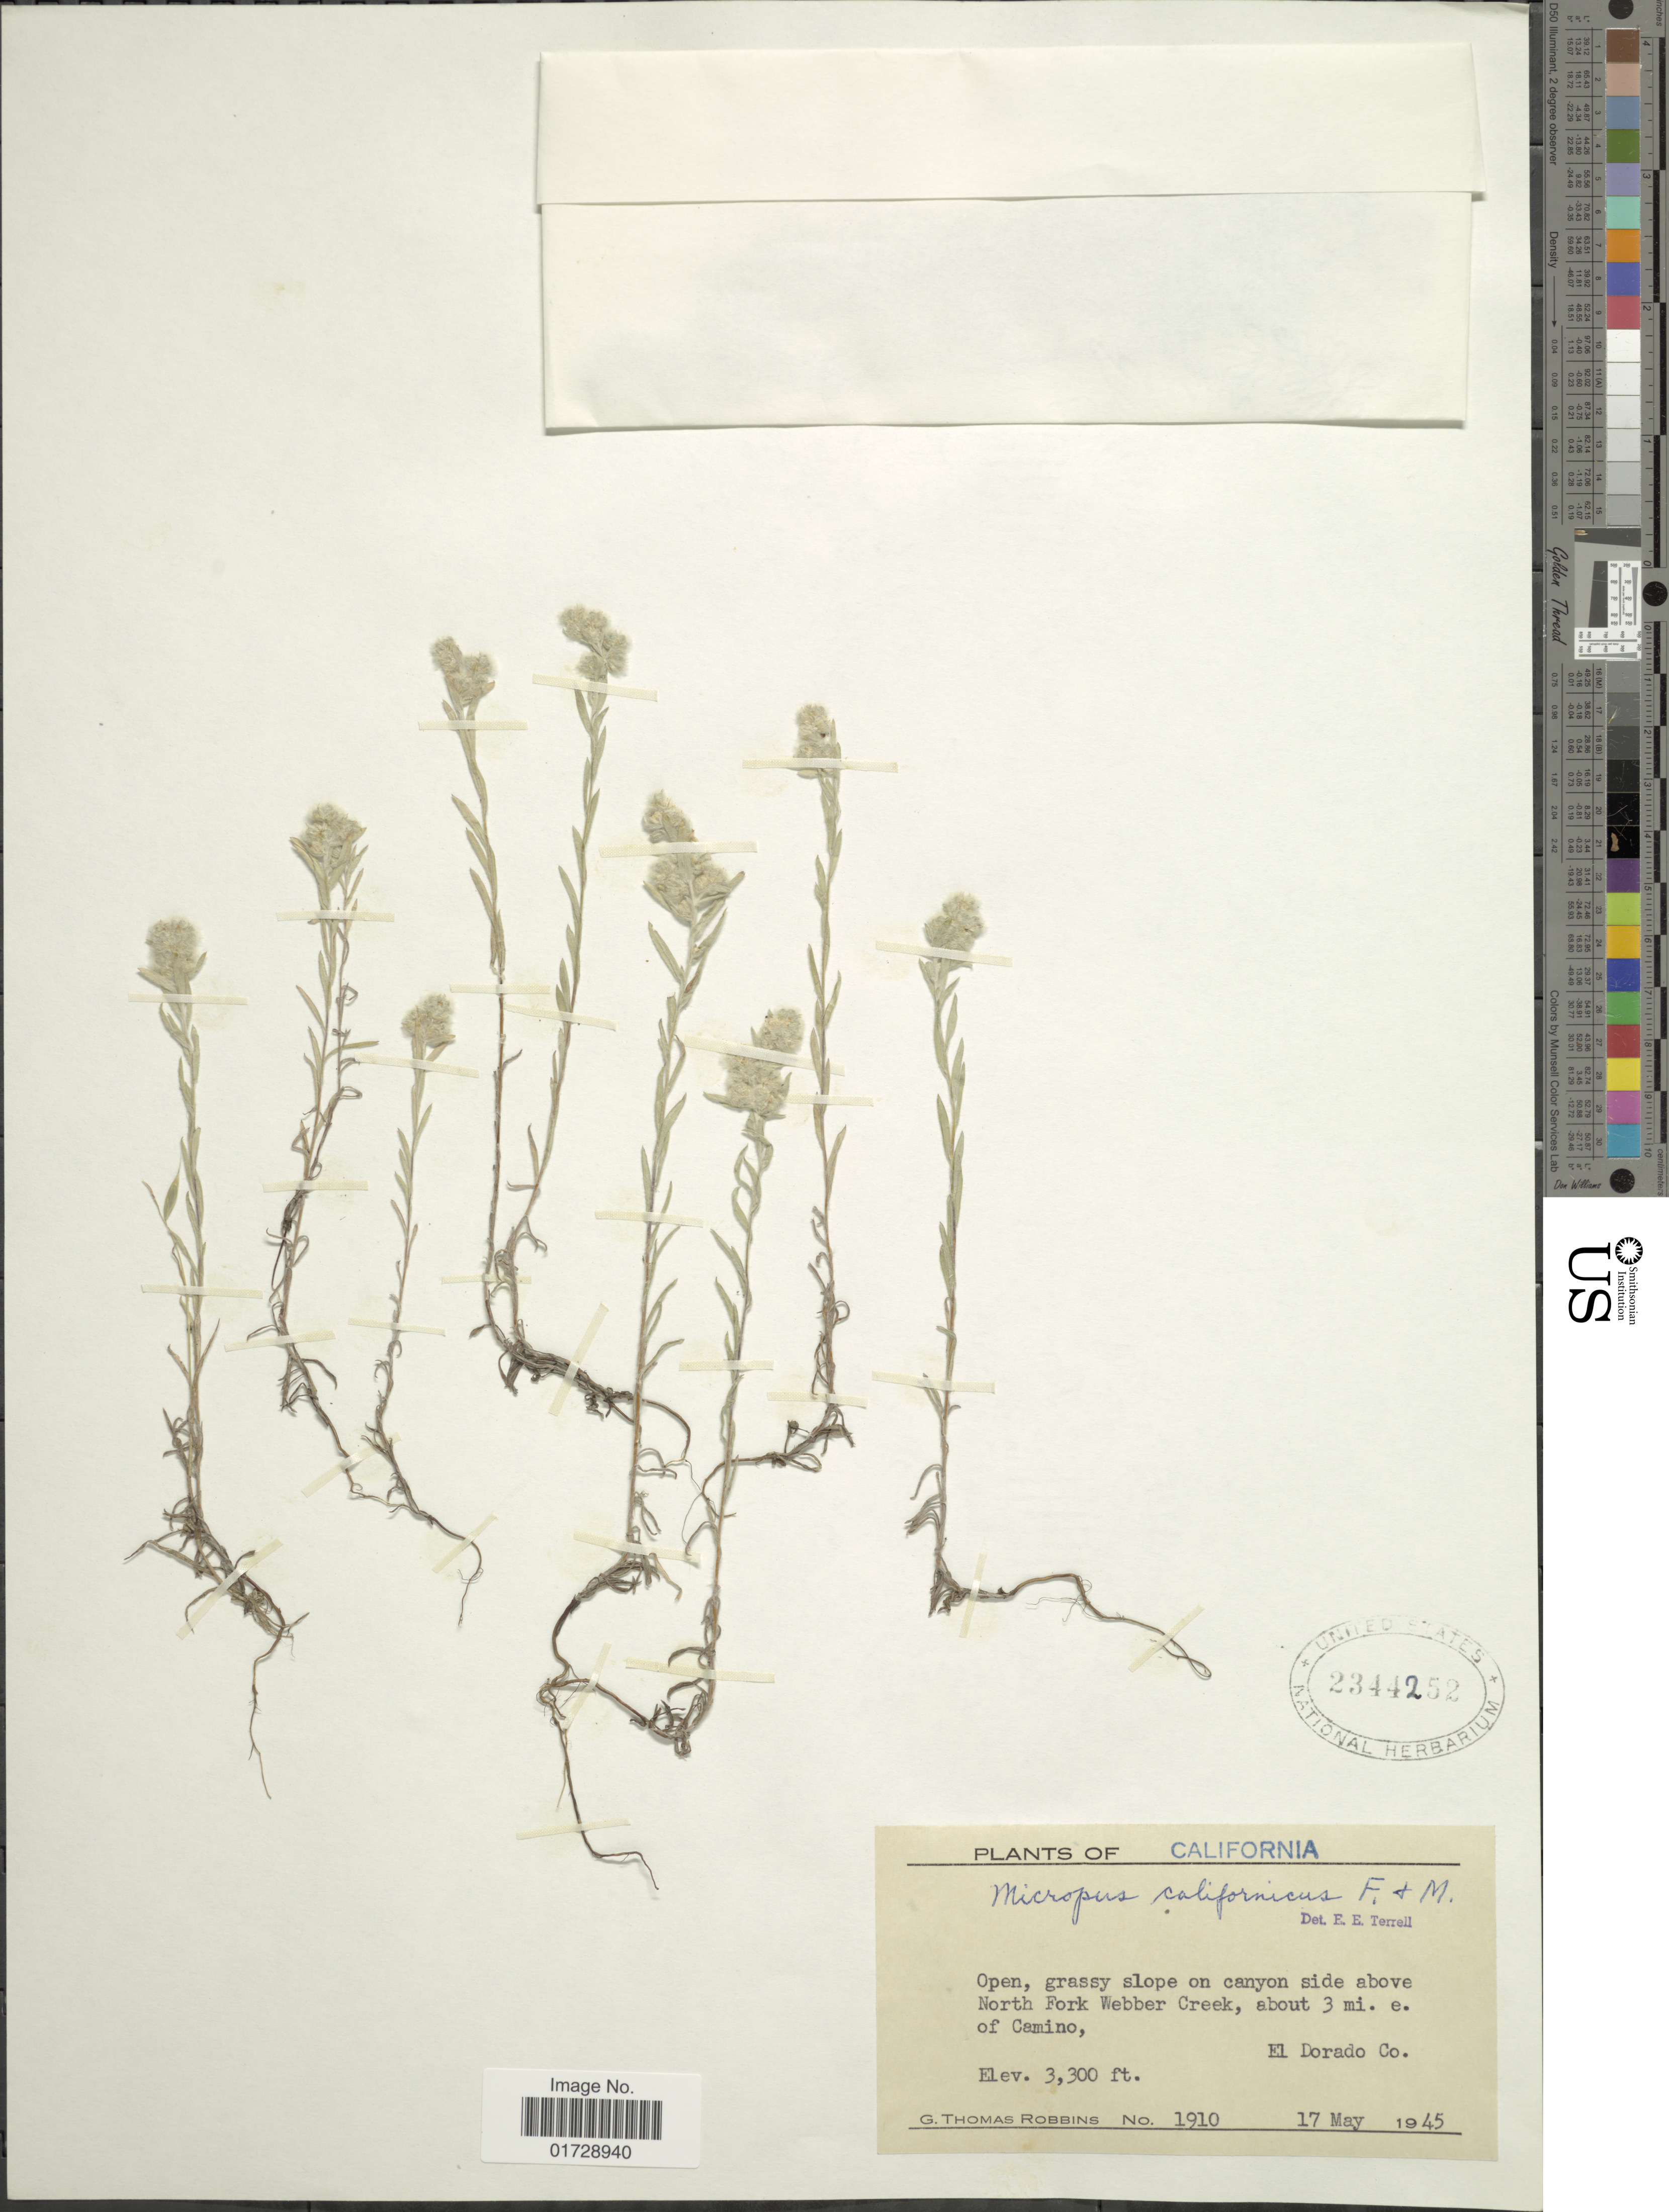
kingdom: Plantae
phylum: Tracheophyta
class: Magnoliopsida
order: Asterales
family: Asteraceae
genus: Micropus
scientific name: Micropus californicus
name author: Fisch. & C.A. Mey.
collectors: G. T. Robbins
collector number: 1910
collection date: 1945-05-17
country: United States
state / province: California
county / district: El Dorado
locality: Grassy slope on canyon side above North Fork Webber Creek, about 3 mi. e. of Camino, El Dorado Co.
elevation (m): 1006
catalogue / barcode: US 2344252